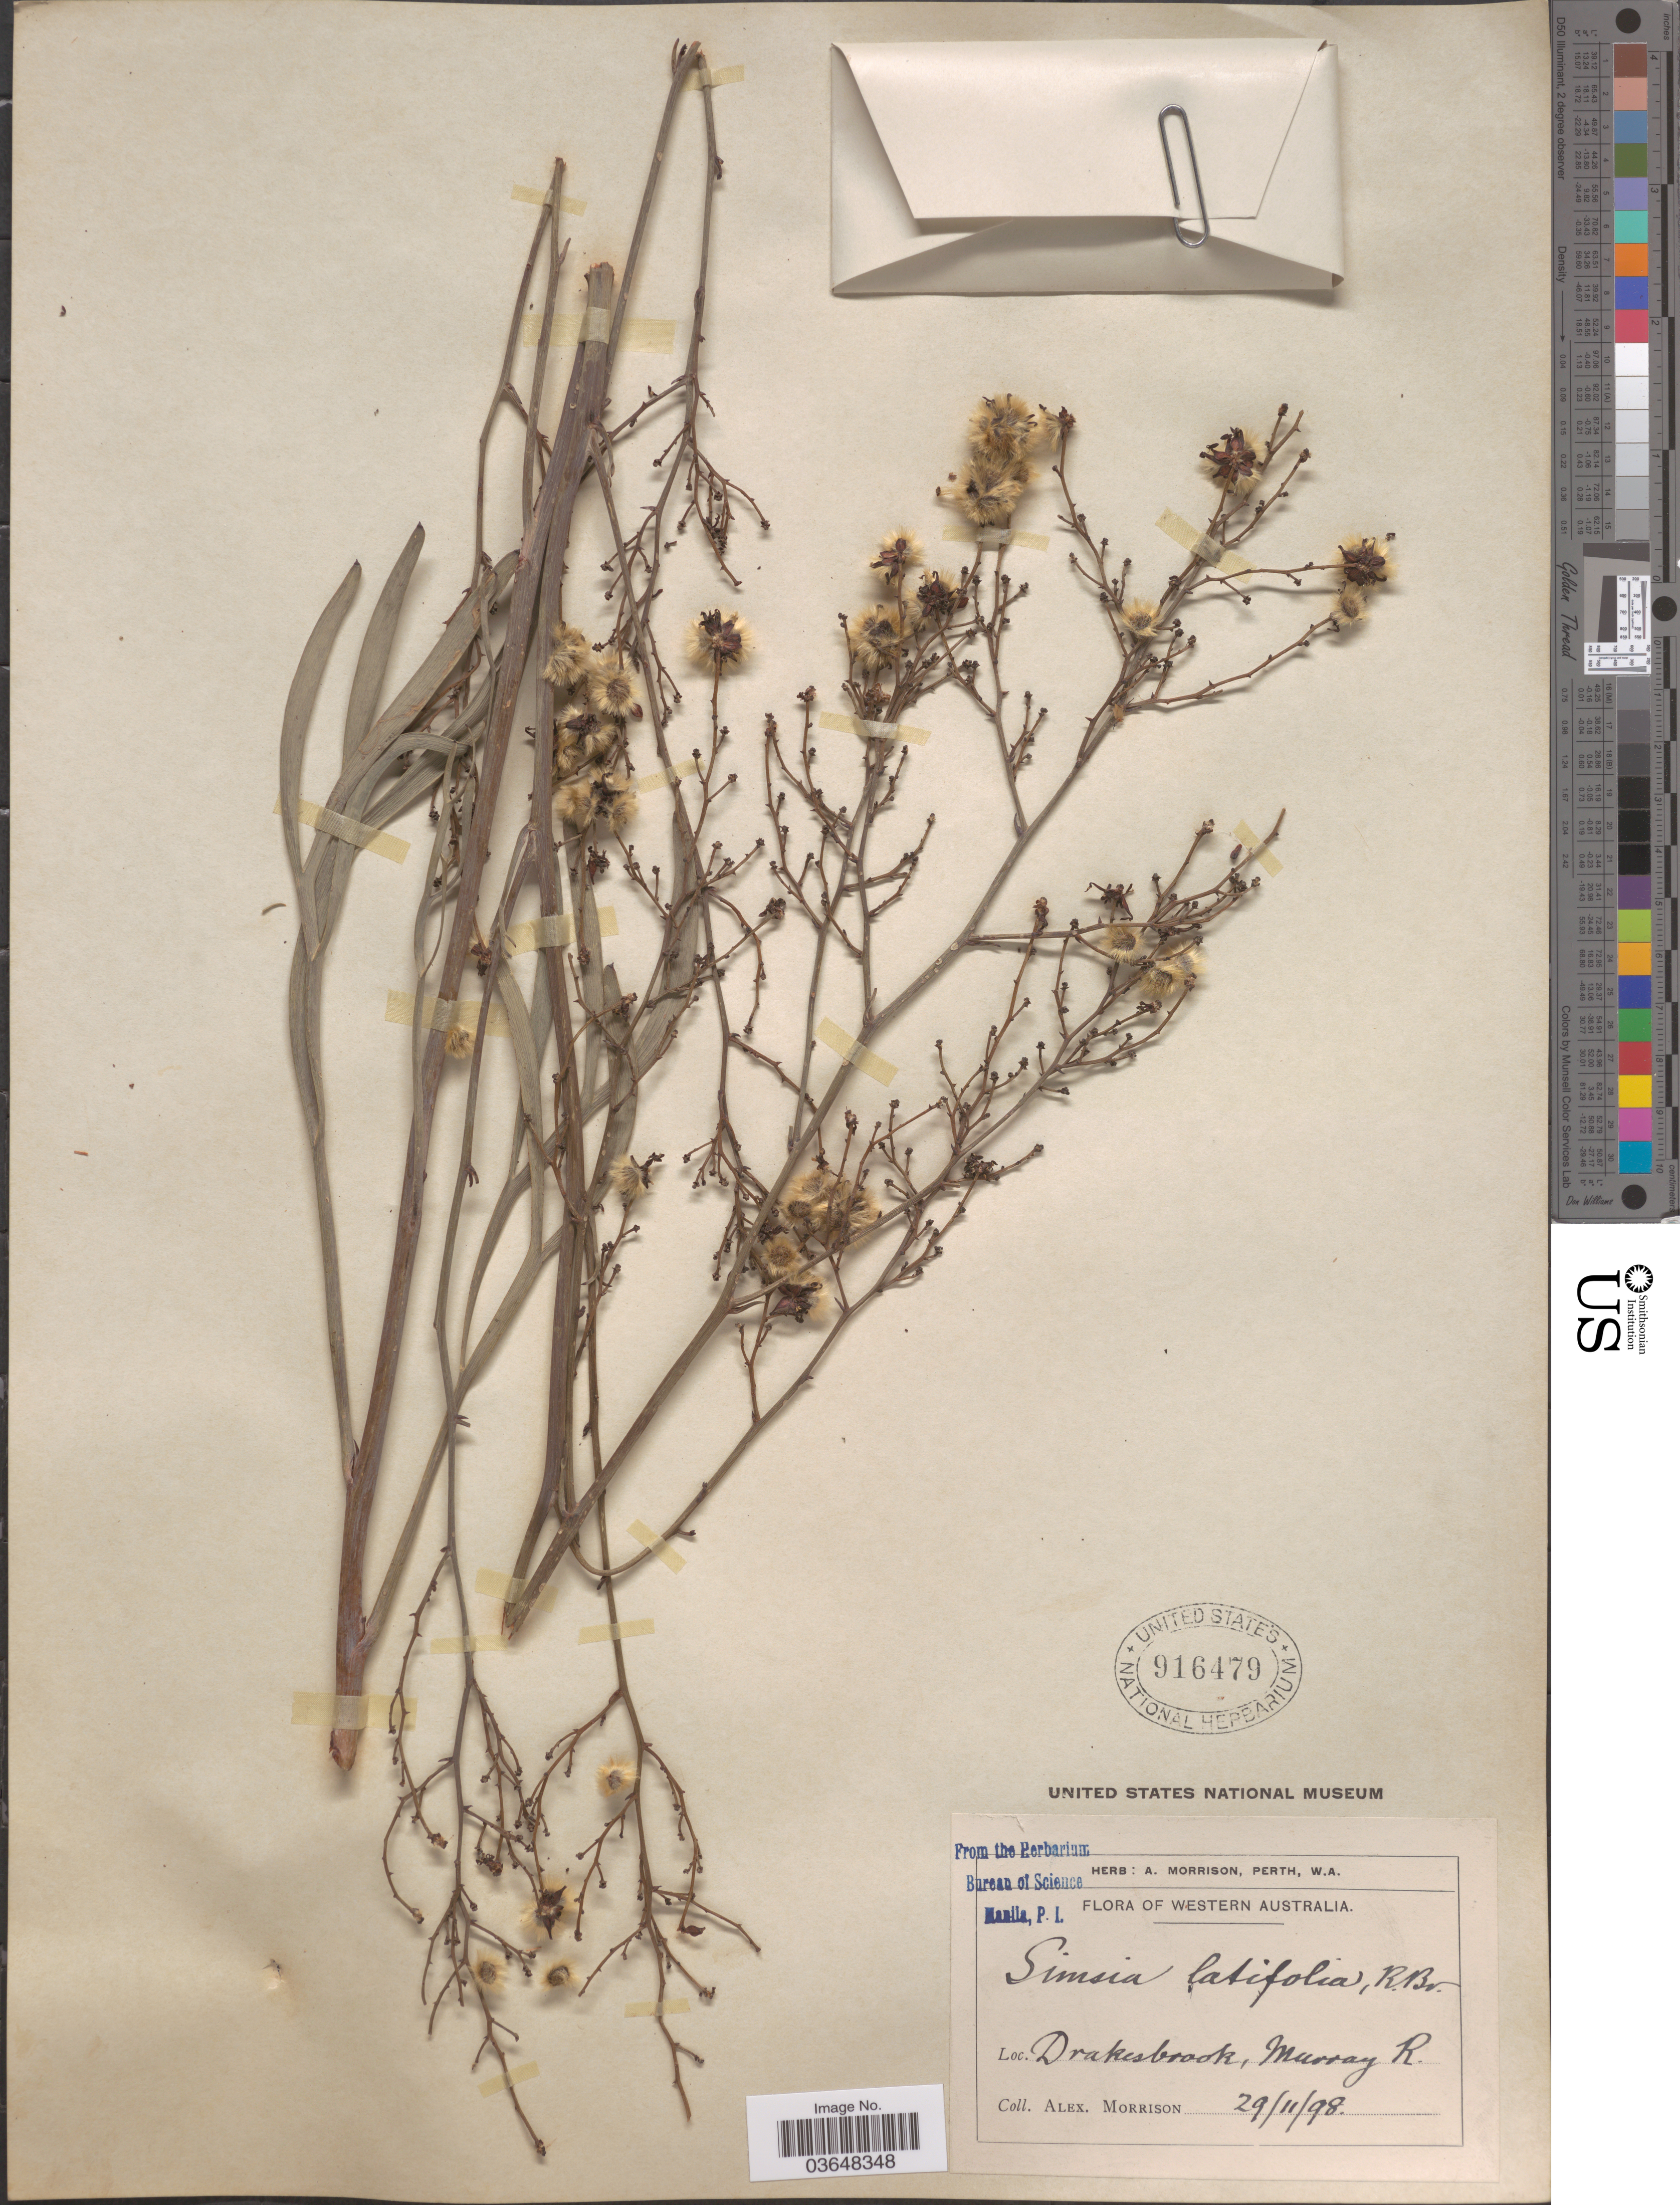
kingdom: Plantae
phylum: Tracheophyta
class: Magnoliopsida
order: Proteales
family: Proteaceae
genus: Stirlingia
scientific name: Stirlingia latifolia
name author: (R. Br.) Steud.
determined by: Strong, Mark T., (BOT), Smithsonian Institution - National Museum of Natural History (UNITED STATES)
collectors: A. Morrison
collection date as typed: Transcribed d/m/y: 29/11/98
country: Australia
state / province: Western Australia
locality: Drakesbrook, Murray R.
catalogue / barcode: US 916479